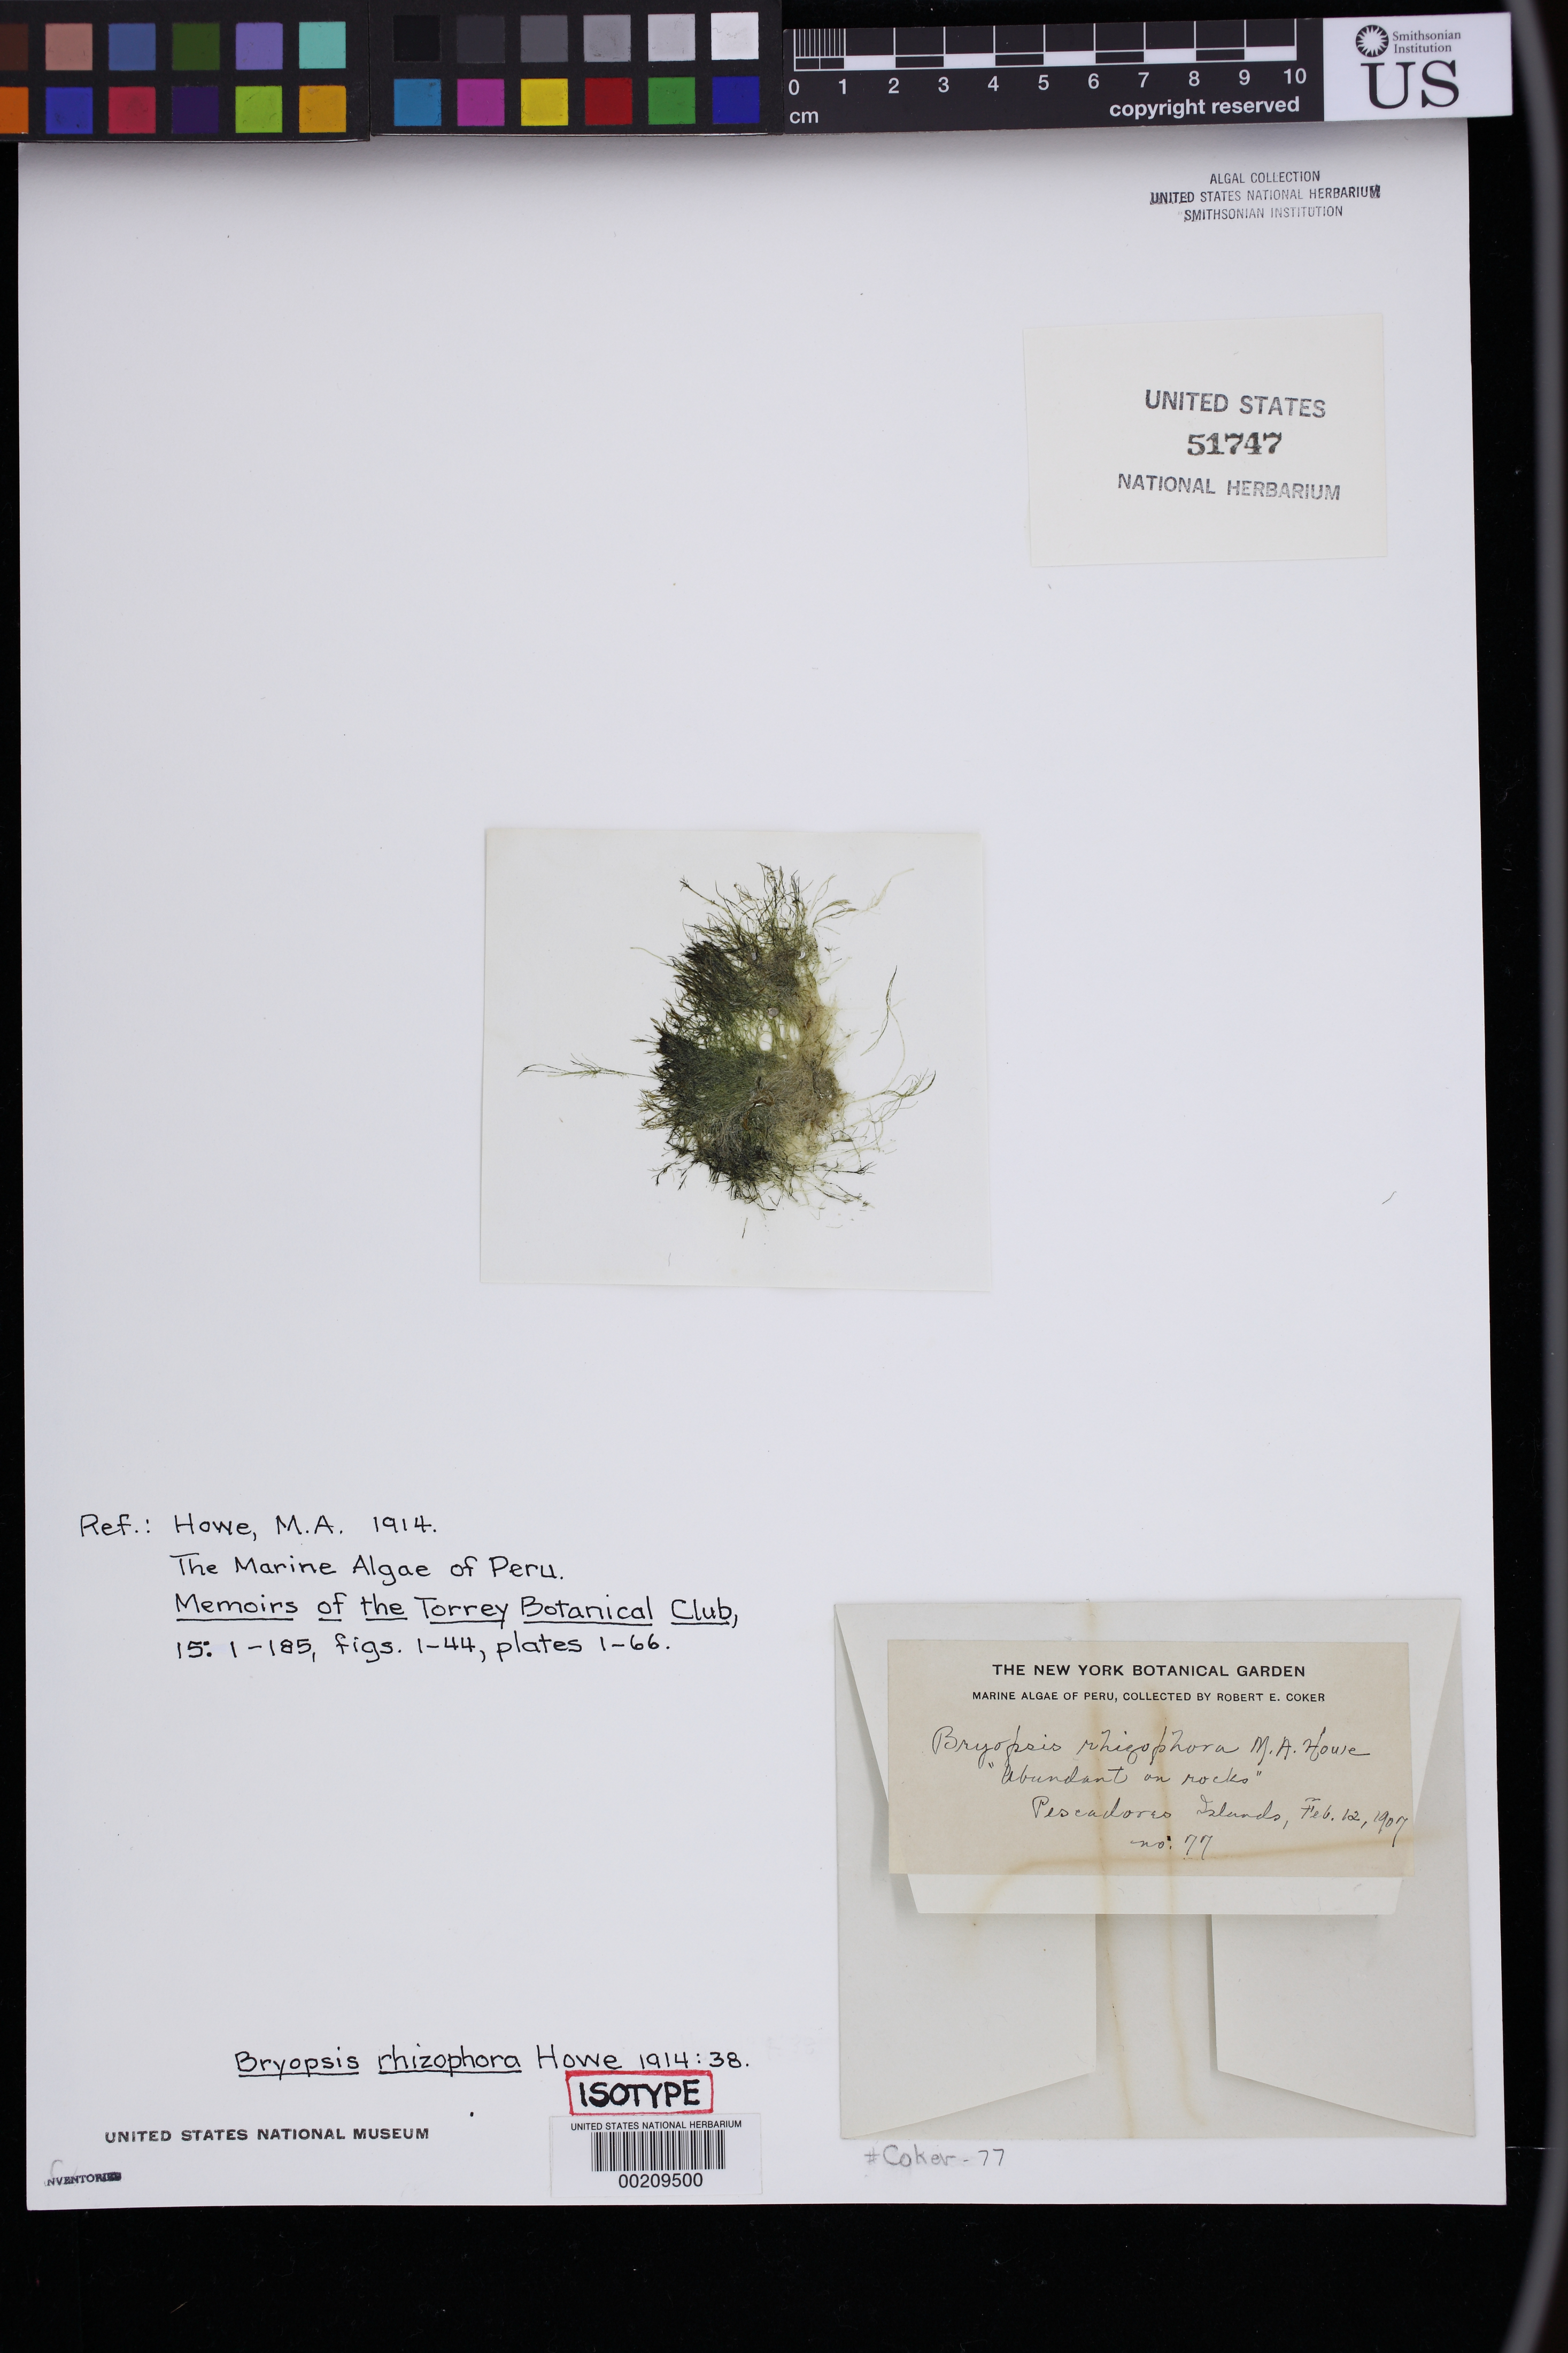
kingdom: Plantae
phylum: Chlorophyta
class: Ulvophyceae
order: Bryopsidales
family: Bryopsidaceae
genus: Bryopsis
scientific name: Bryopsis rhizophora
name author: M. Howe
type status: Isotype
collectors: R. Coker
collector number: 77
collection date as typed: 12 Feb 1907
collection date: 1907-02-12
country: Peru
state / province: Lima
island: Grupo de Pescadores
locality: Pescadores Islands, Ancon area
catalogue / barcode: US 51747